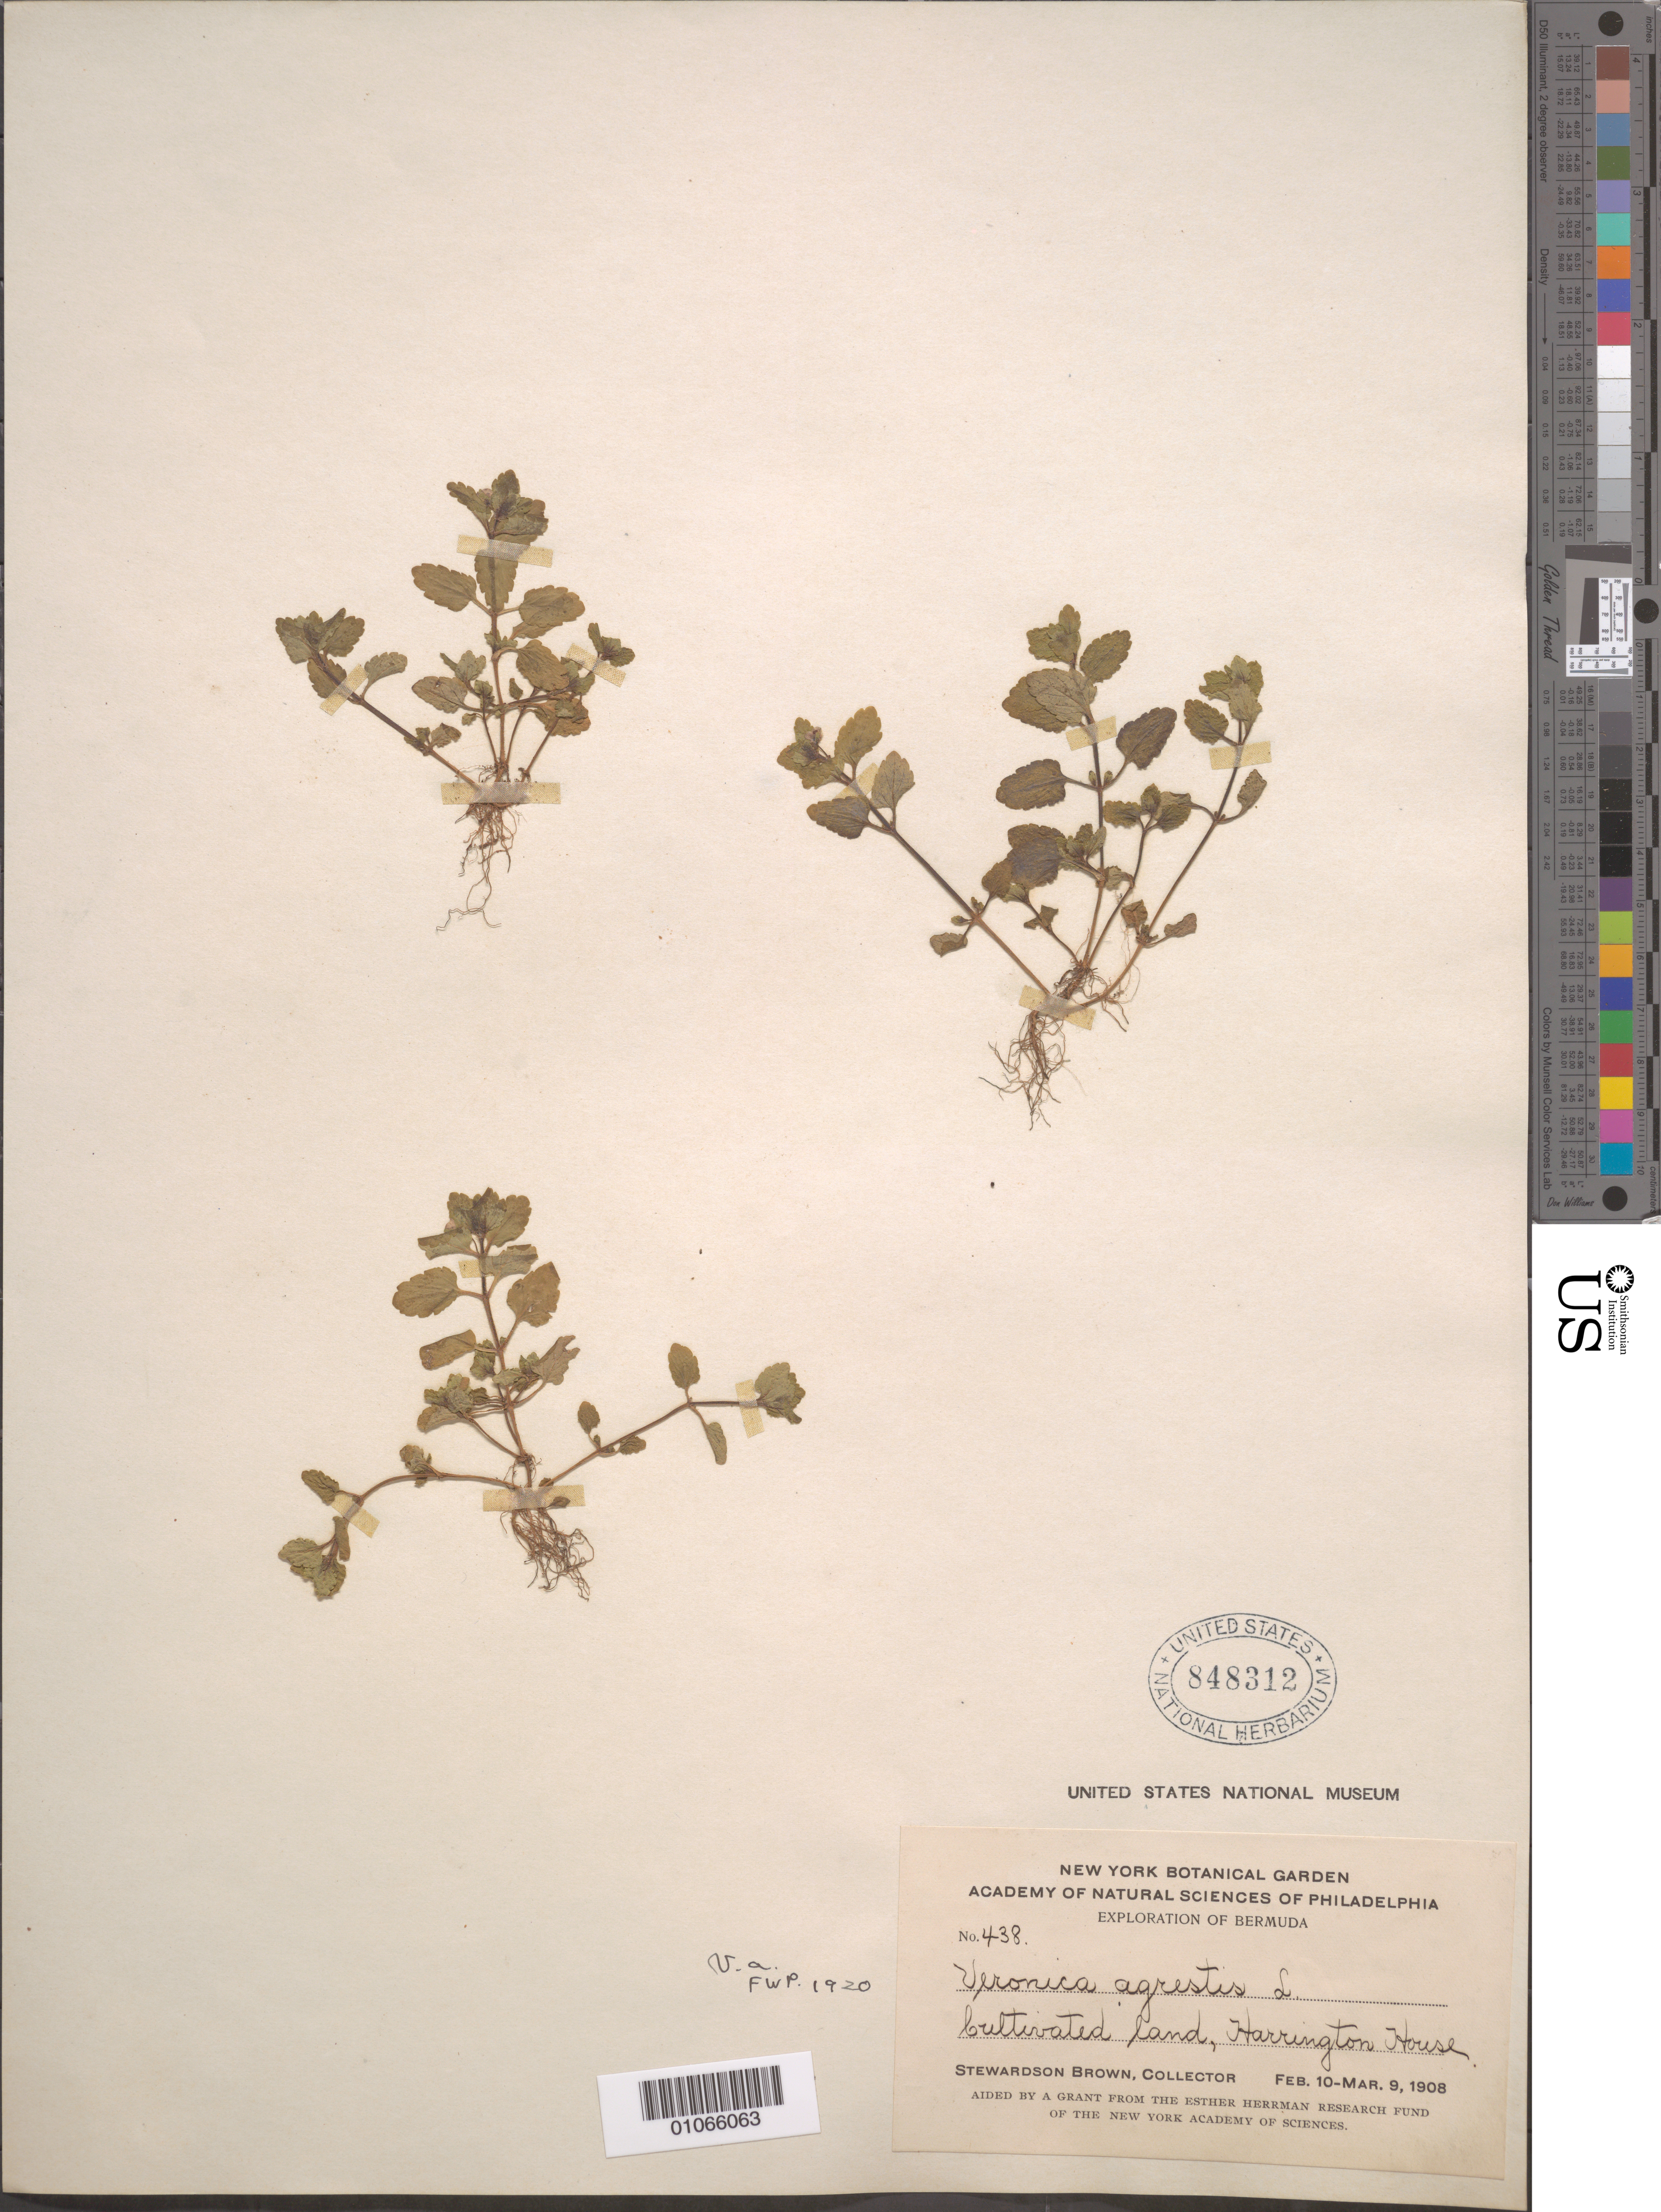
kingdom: Plantae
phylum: Tracheophyta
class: Magnoliopsida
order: Lamiales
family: Plantaginaceae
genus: Veronica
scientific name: Veronica agrestis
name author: L.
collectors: S. Brown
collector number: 438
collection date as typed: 10 Feb 1908 to 08 Mar 1908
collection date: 1908-02-10/1908-03-08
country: Bermuda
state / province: Hamilton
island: Bermuda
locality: Cultivated land, Harrington House.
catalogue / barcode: US 848312